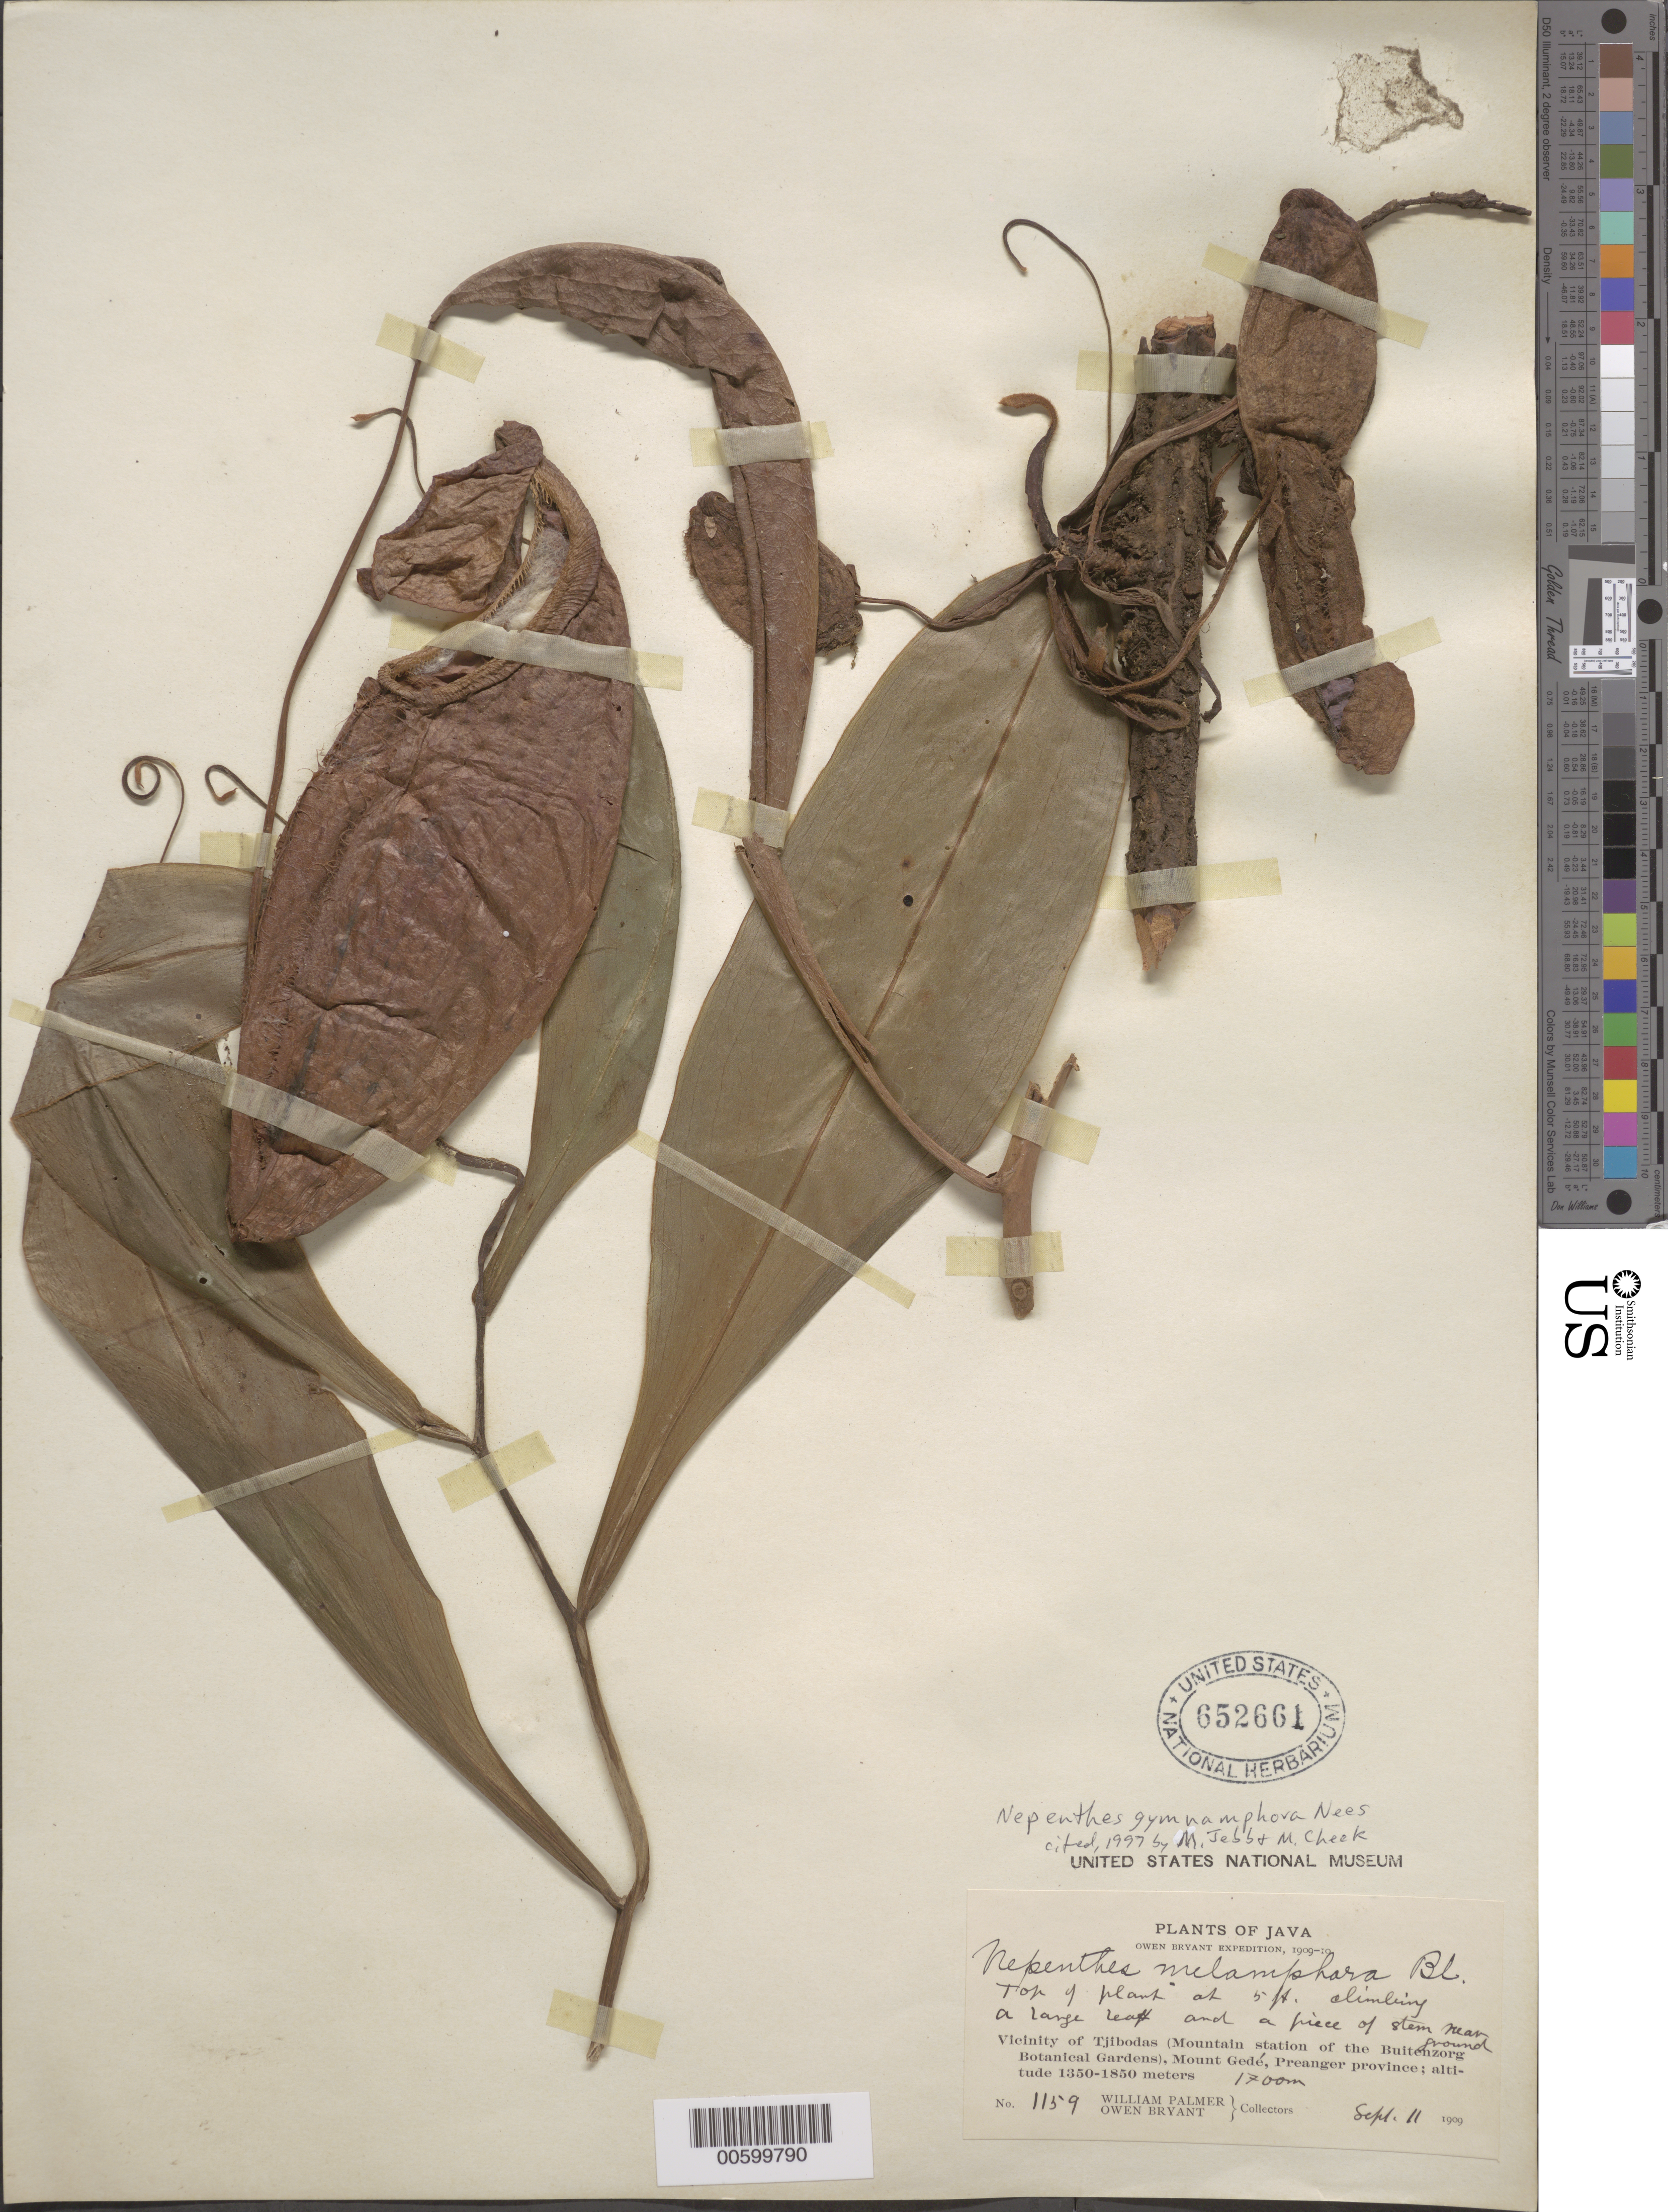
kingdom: Plantae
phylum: Tracheophyta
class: Magnoliopsida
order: Caryophyllales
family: Nepenthaceae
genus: Nepenthes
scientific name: Nepenthes gymnamphora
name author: Reinw. ex Nees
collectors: W. Palmer & O. Bryant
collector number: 1159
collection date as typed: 11 Sep 1909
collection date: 1909-09-11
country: Malaysia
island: Borneo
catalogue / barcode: US 652661